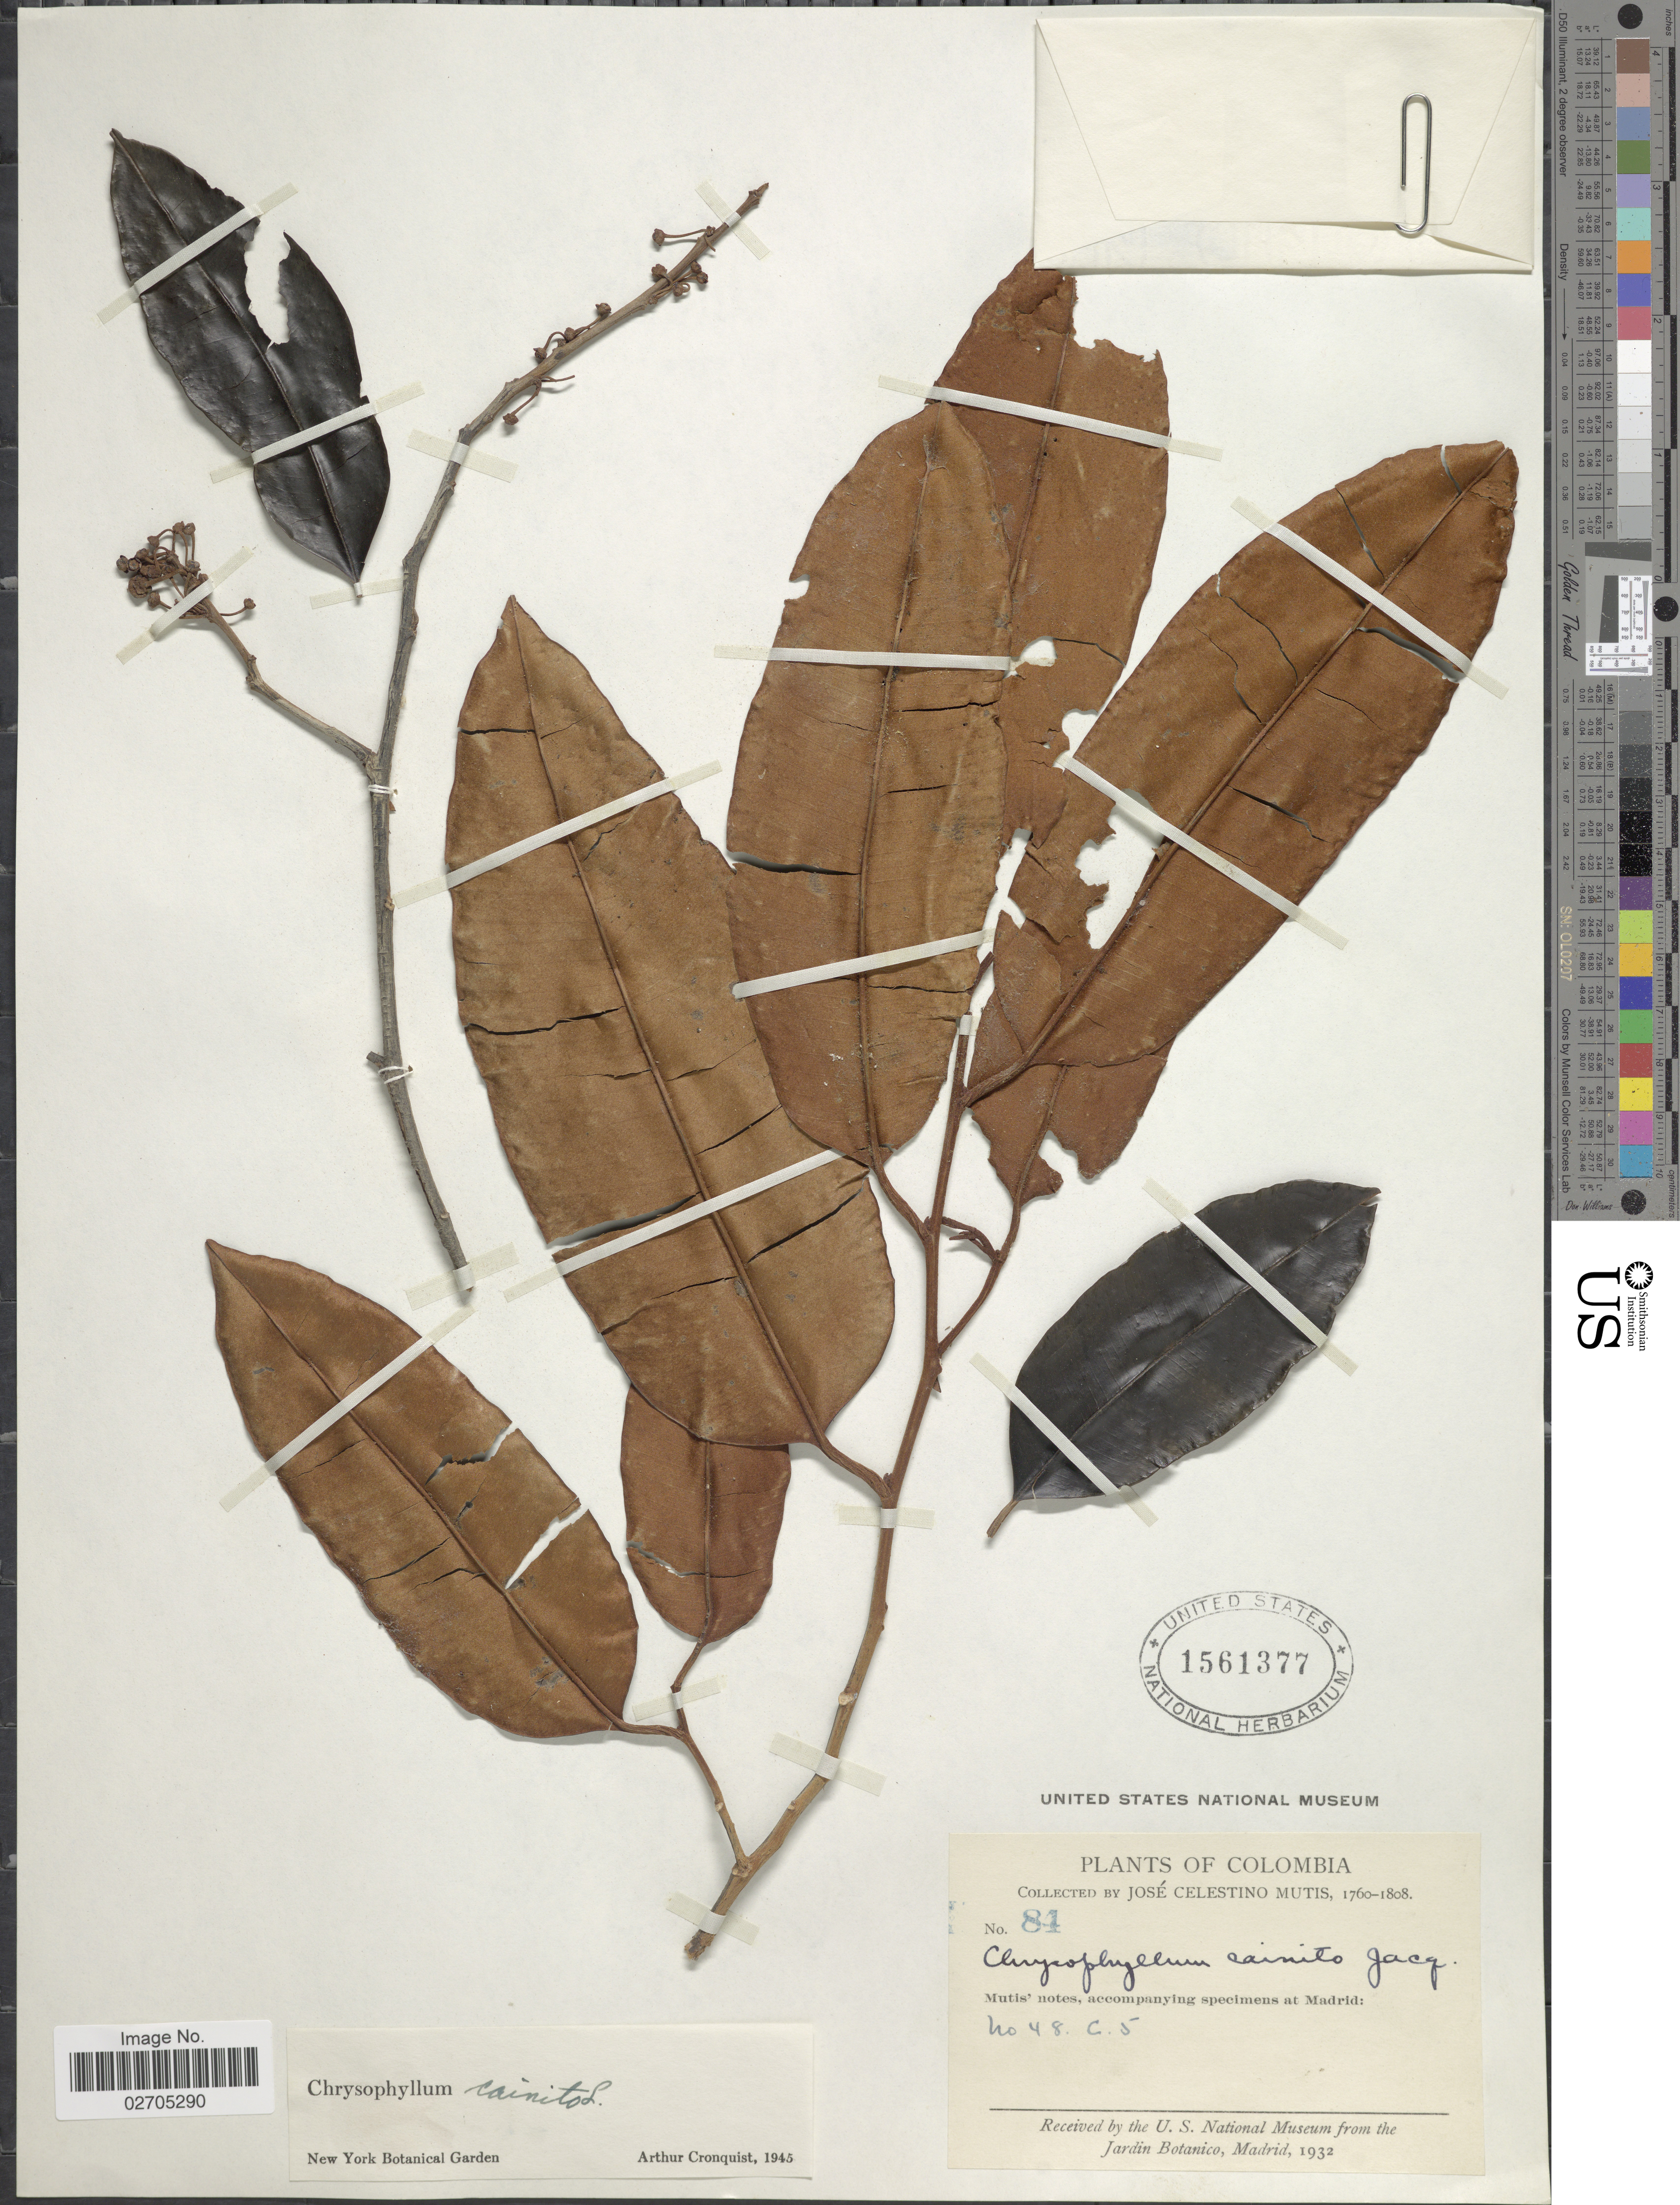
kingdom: Plantae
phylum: Tracheophyta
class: Magnoliopsida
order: Ericales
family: Sapotaceae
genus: Chrysophyllum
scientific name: Chrysophyllum cainito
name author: L.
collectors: J. C. B. Mutis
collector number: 48 C 5/84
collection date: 1760/1808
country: Colombia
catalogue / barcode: US 1561377